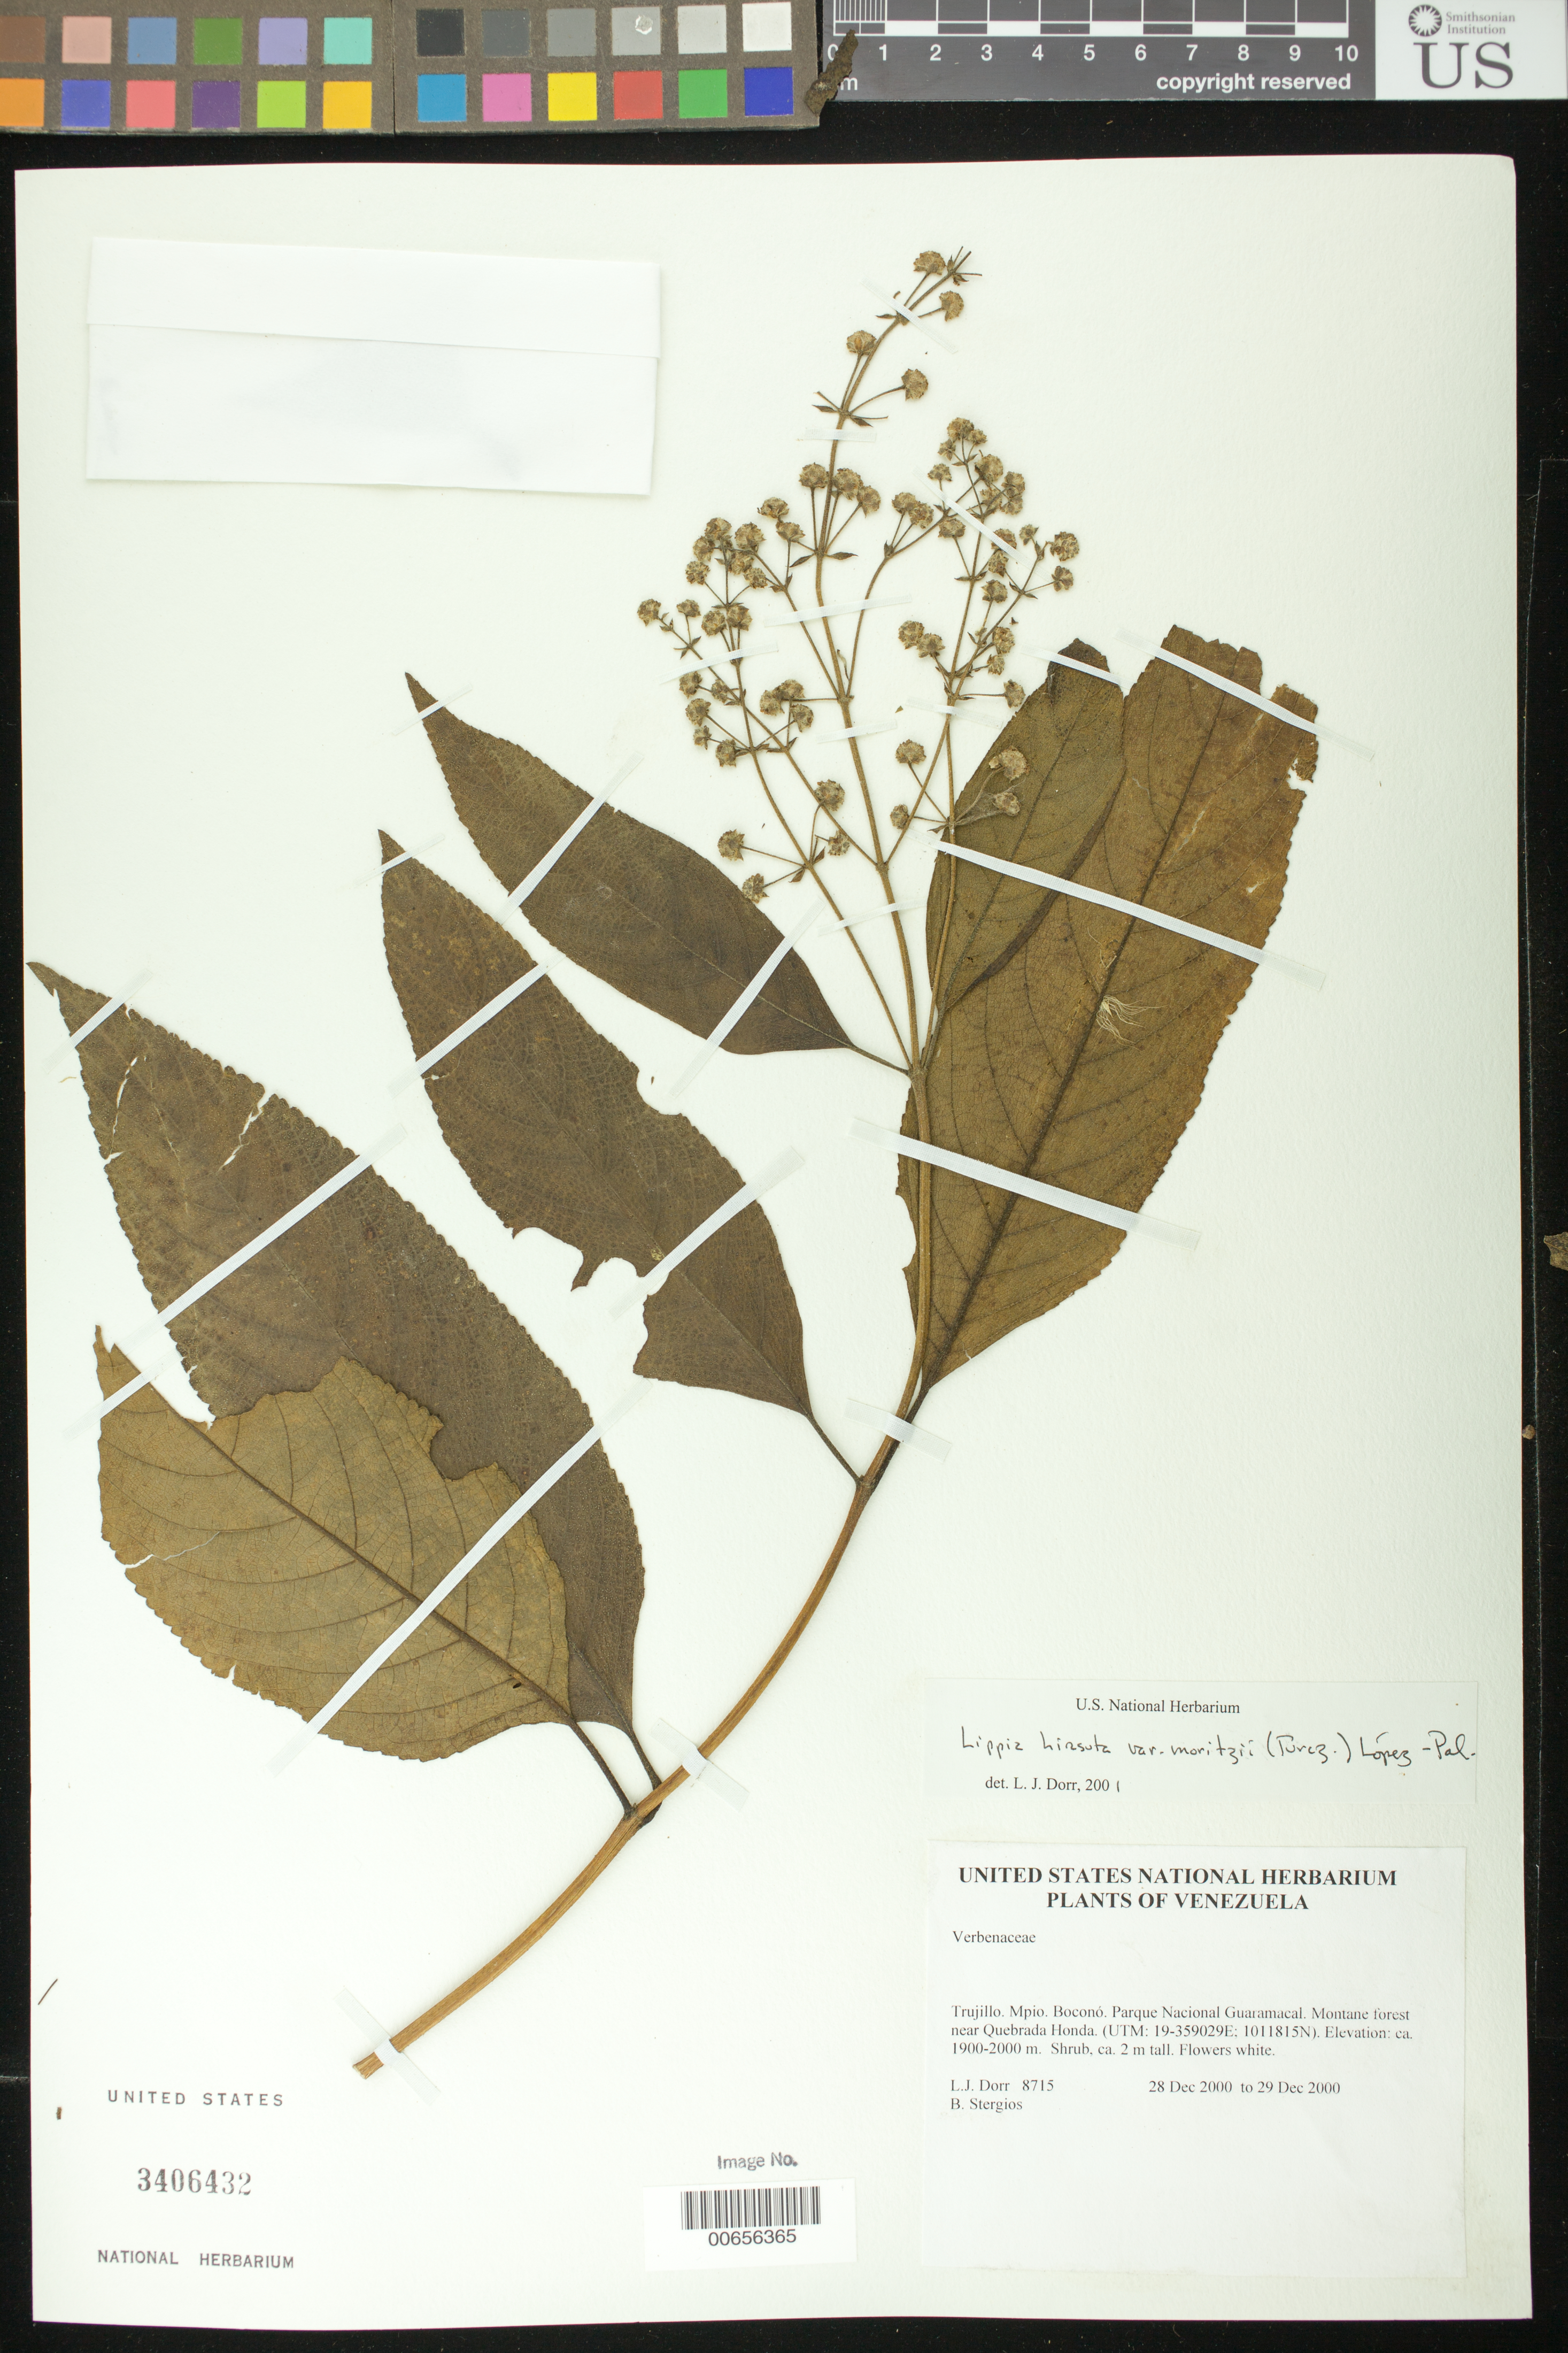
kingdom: Plantae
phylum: Tracheophyta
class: Magnoliopsida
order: Lamiales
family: Verbenaceae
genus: Lippia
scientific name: Lippia hirsuta var. moritzii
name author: L.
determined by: Dorr, L. J., (BOT), Smithsonian Institution - National Museum of Natural History (UNITED STATES)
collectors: L. J. Dorr & B. G. Stergios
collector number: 8715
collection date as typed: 28 Dec 2000 to 29 Dec 2000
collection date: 2000-12-28/2000-12-29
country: Venezuela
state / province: Trujillo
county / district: Boconó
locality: Parque Nacional Guaramacal near Quebrada Honda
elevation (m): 1900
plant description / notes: COL, F, PORT, US, VEN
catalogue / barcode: US 3406432